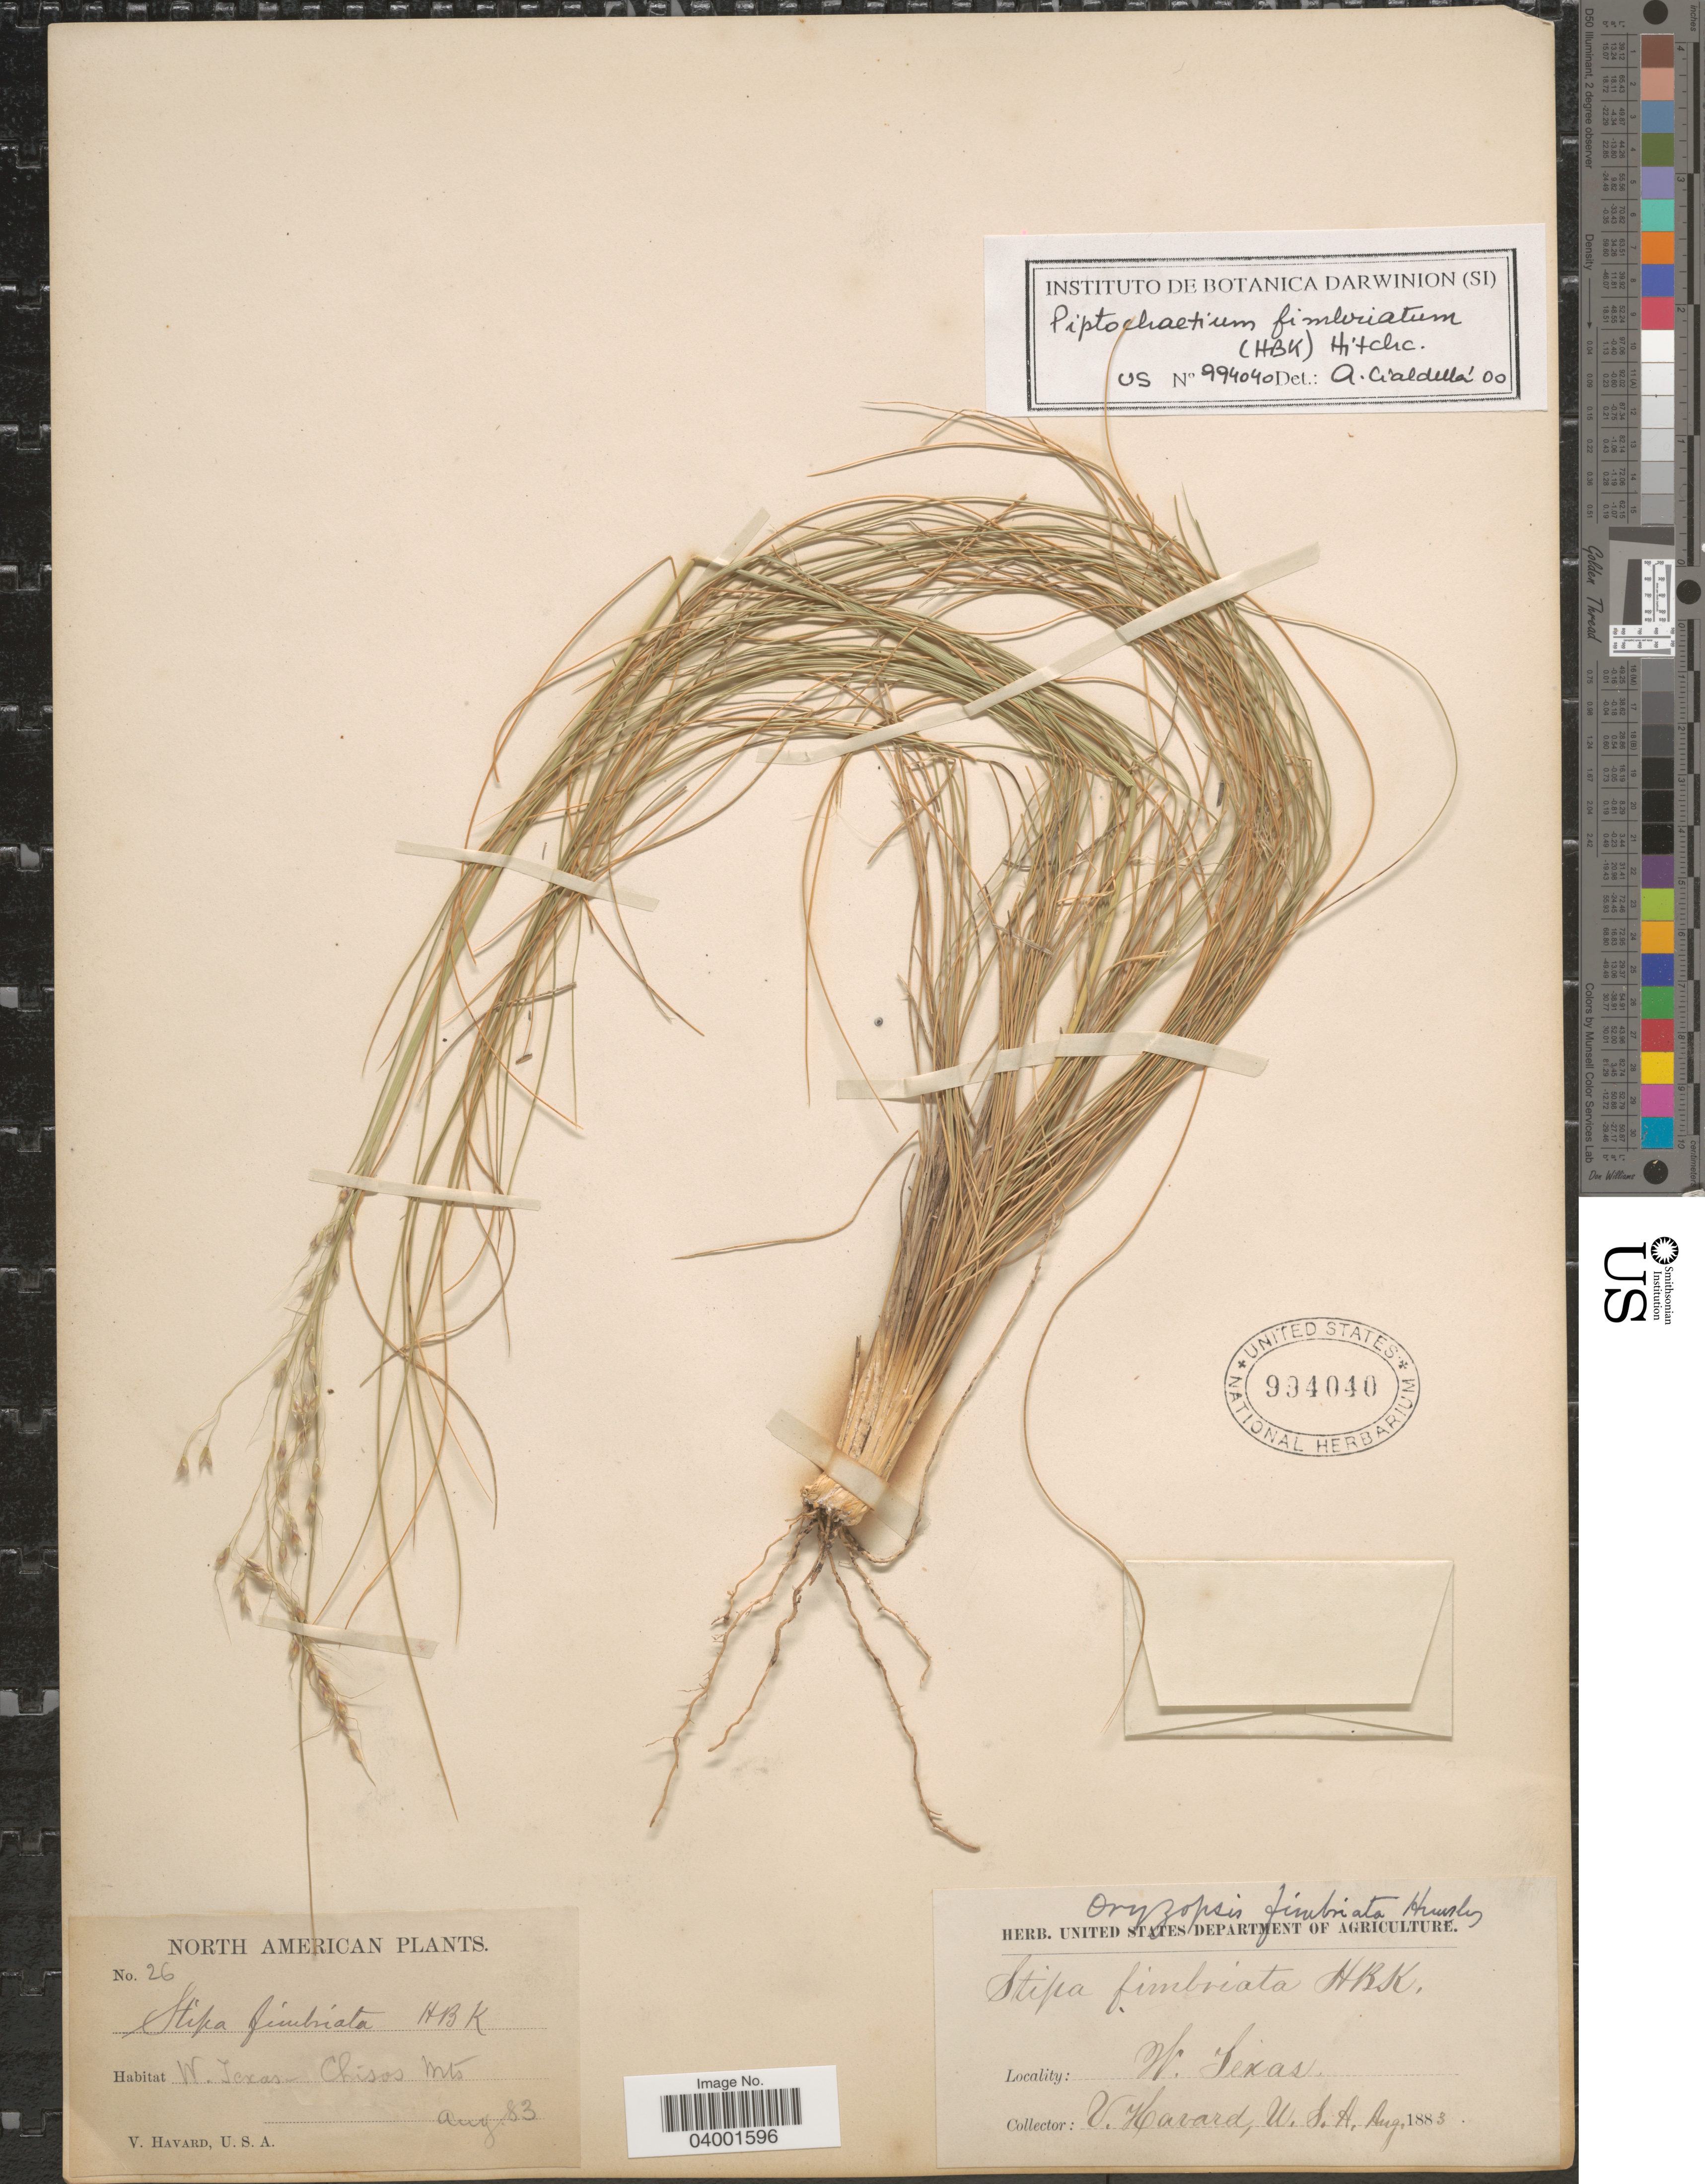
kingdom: Plantae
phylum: Tracheophyta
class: Liliopsida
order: Poales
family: Poaceae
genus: Piptochaetium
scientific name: Piptochaetium fimbriatum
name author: (Kunth) Hitchc.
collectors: V. Havard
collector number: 26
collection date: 1883-08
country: United States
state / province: Texas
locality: W. Texas. Chisos Mts.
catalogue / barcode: US 994040